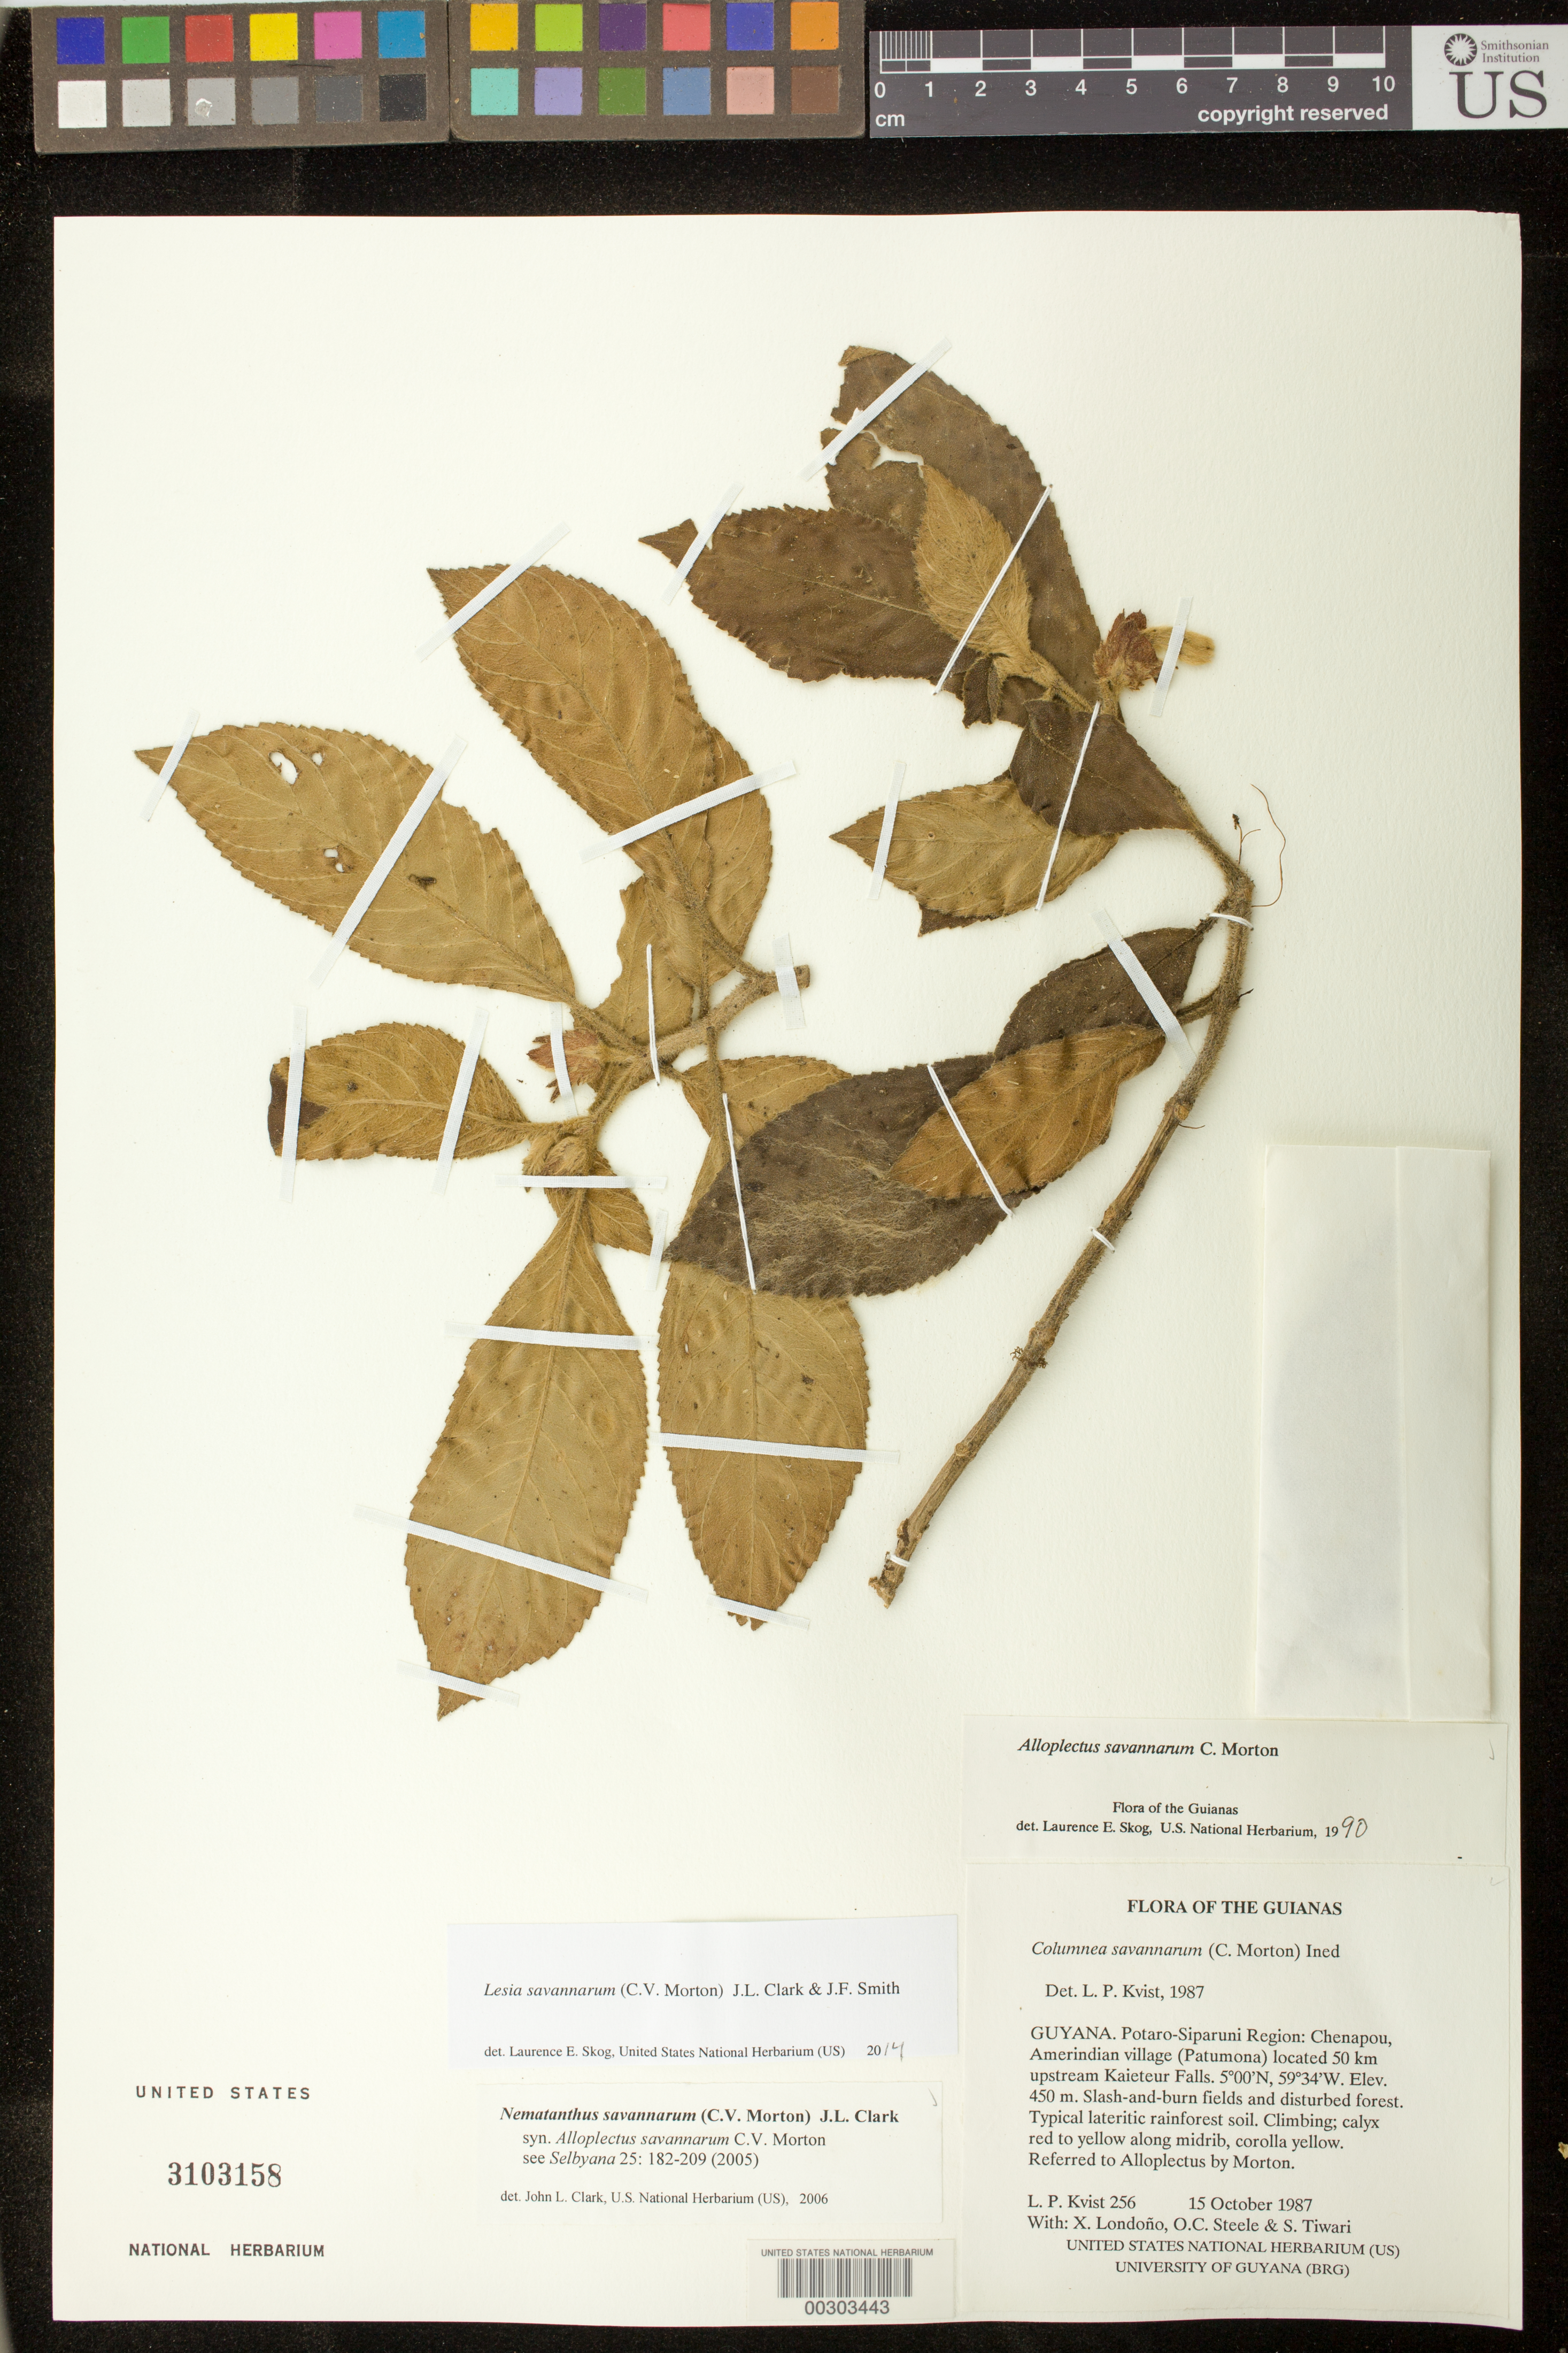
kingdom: Plantae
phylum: Tracheophyta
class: Magnoliopsida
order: Lamiales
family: Gesneriaceae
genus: Lesia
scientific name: Lesia savannarum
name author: (C.V. Morton) J.L. Clark & J.F. Sm.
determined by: Skog, Laurence E.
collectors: L. P. Kvist, X. Londoño, O. C. Steele & S. Tiwari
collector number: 256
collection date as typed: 15 Oct 1987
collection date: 1987-10-15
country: Guyana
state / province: Potaro-Siparuni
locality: Chenapou, Patumona Amerindian village 50 km upstream from Kaieteur Falls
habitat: Slash-and-burn fields and disturbed forest; typical lateritic rainforest soil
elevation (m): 450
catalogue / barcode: US 3103158